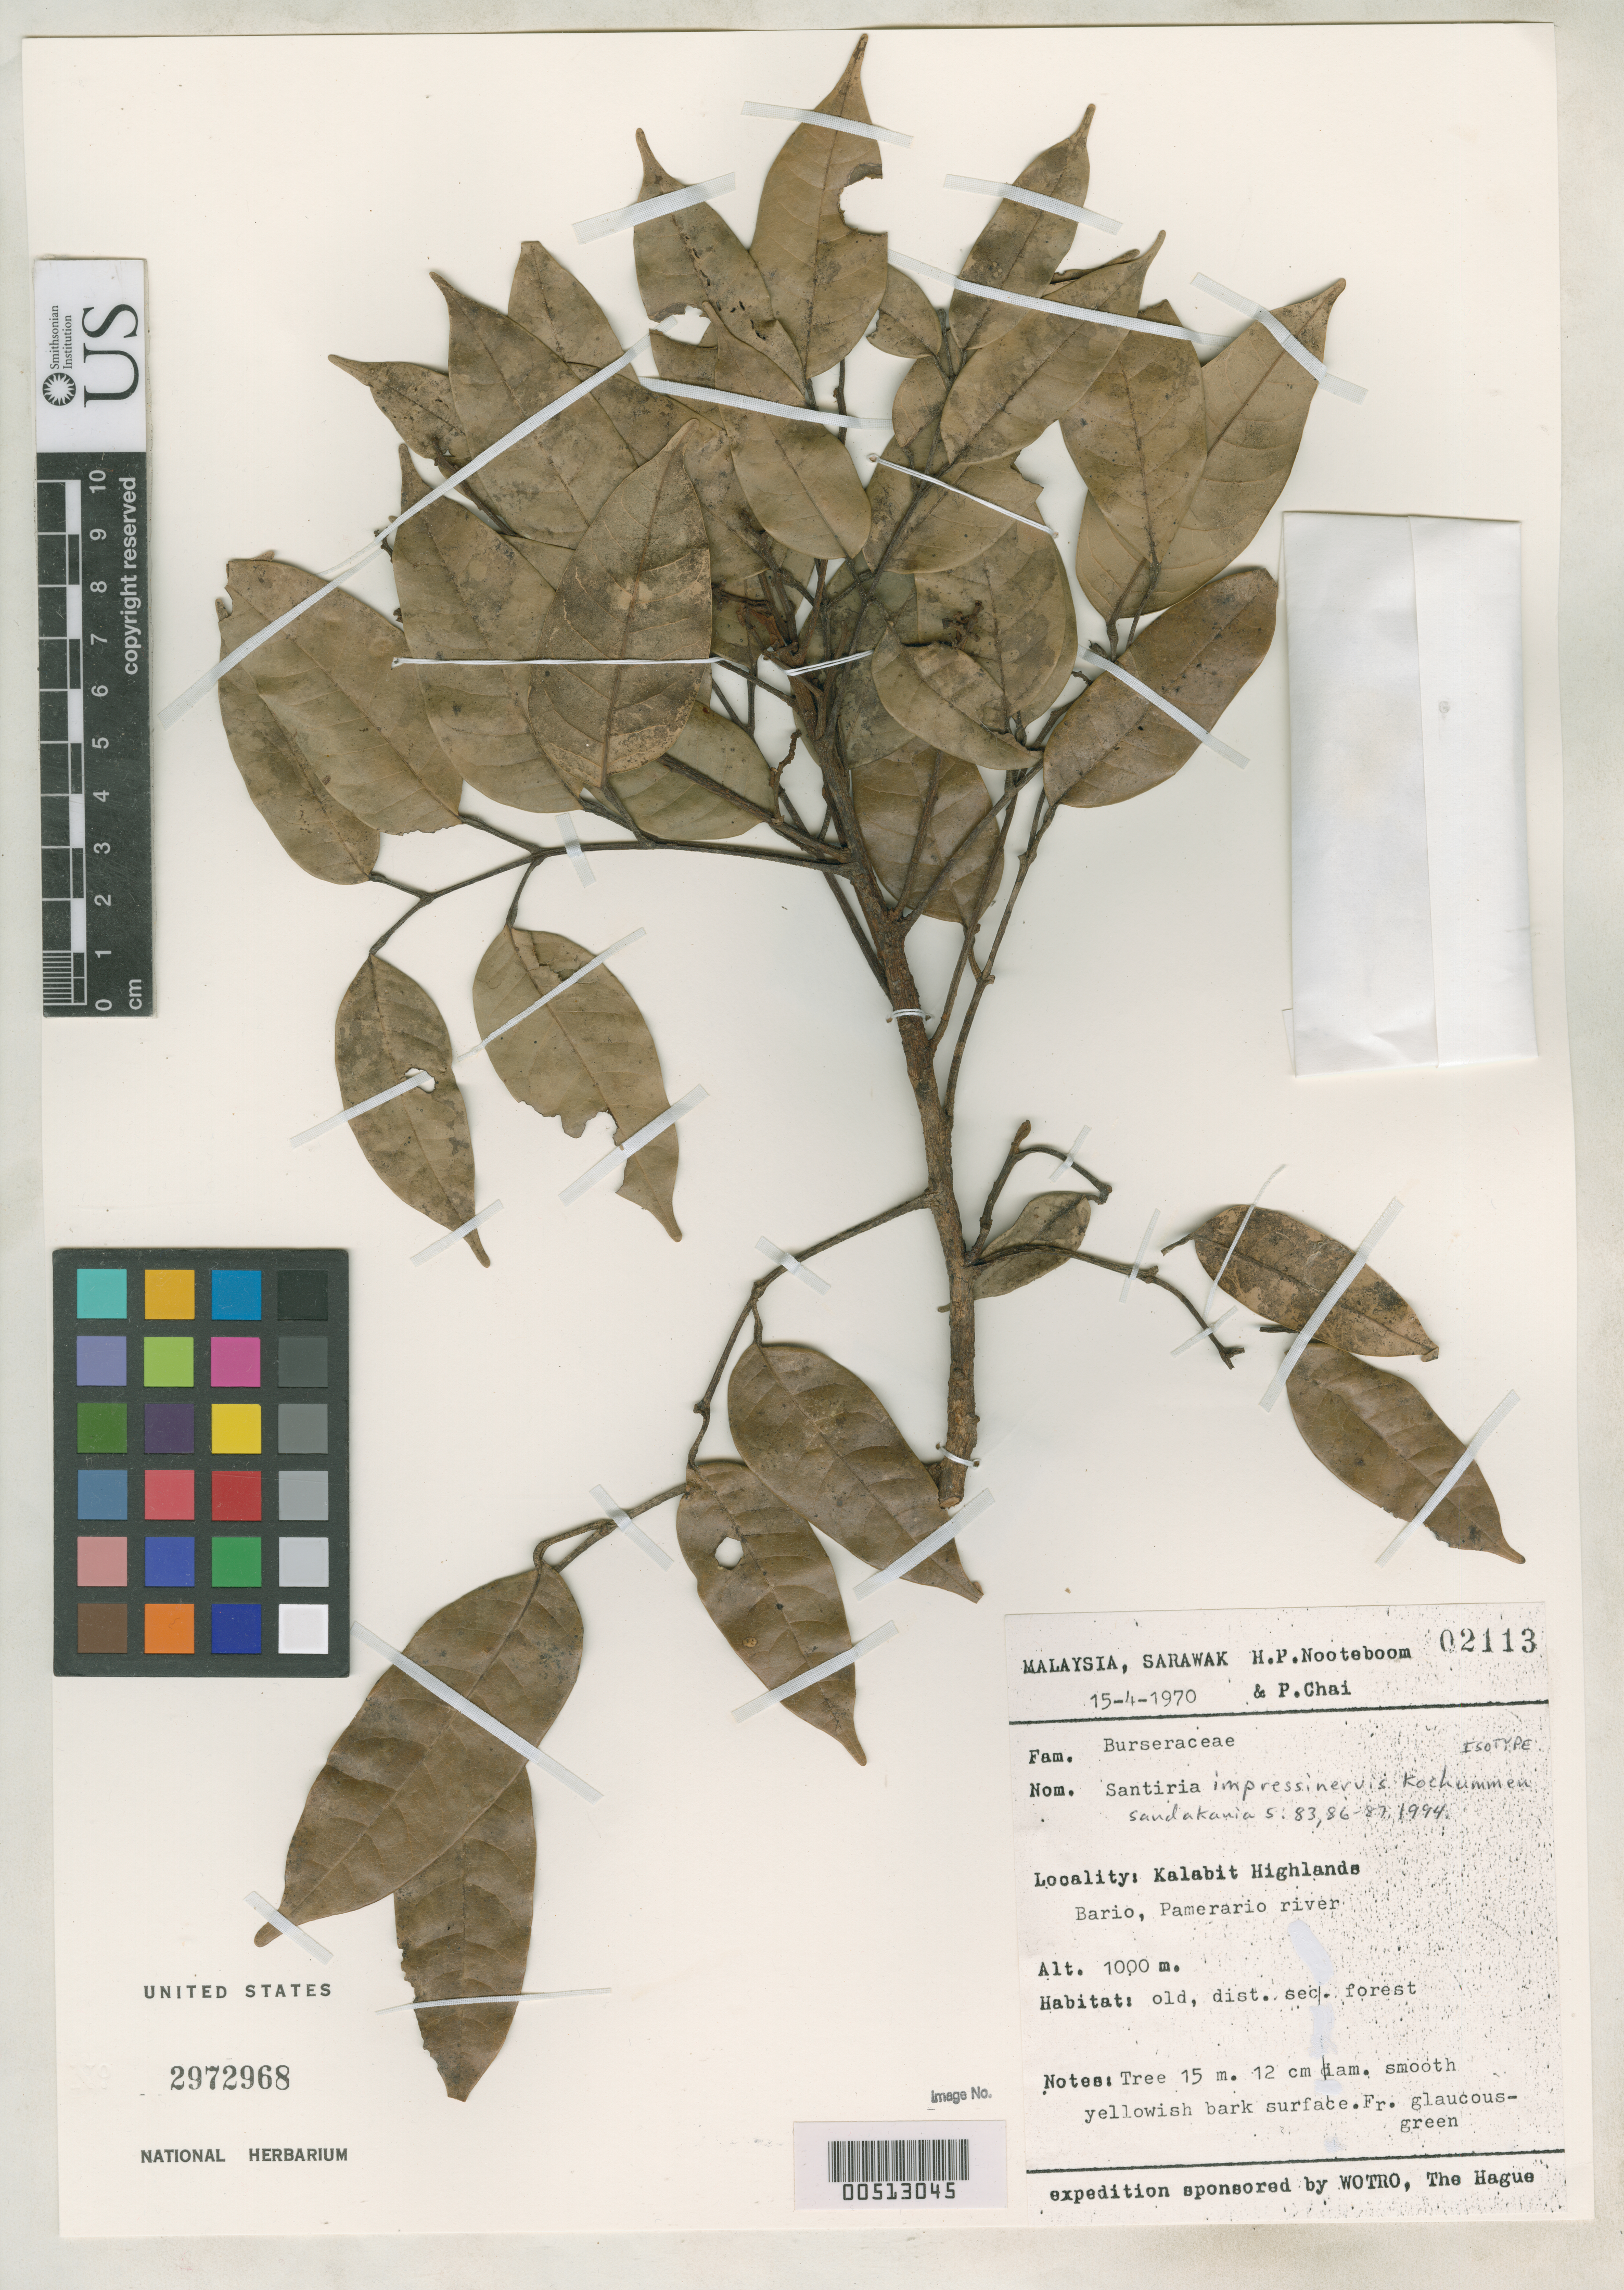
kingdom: Plantae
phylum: Tracheophyta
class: Magnoliopsida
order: Sapindales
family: Burseraceae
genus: Santiria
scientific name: Santiria impressinervis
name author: Kochummen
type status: Isotype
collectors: H. P. Nooteboom & P. Chai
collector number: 2113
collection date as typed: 15 Apr 1970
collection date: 1970-04-15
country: Malaysia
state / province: Sarawak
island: Borneo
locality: Kalabit Highlands, Bario, Pamerario River.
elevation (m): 1000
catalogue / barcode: US 2972968